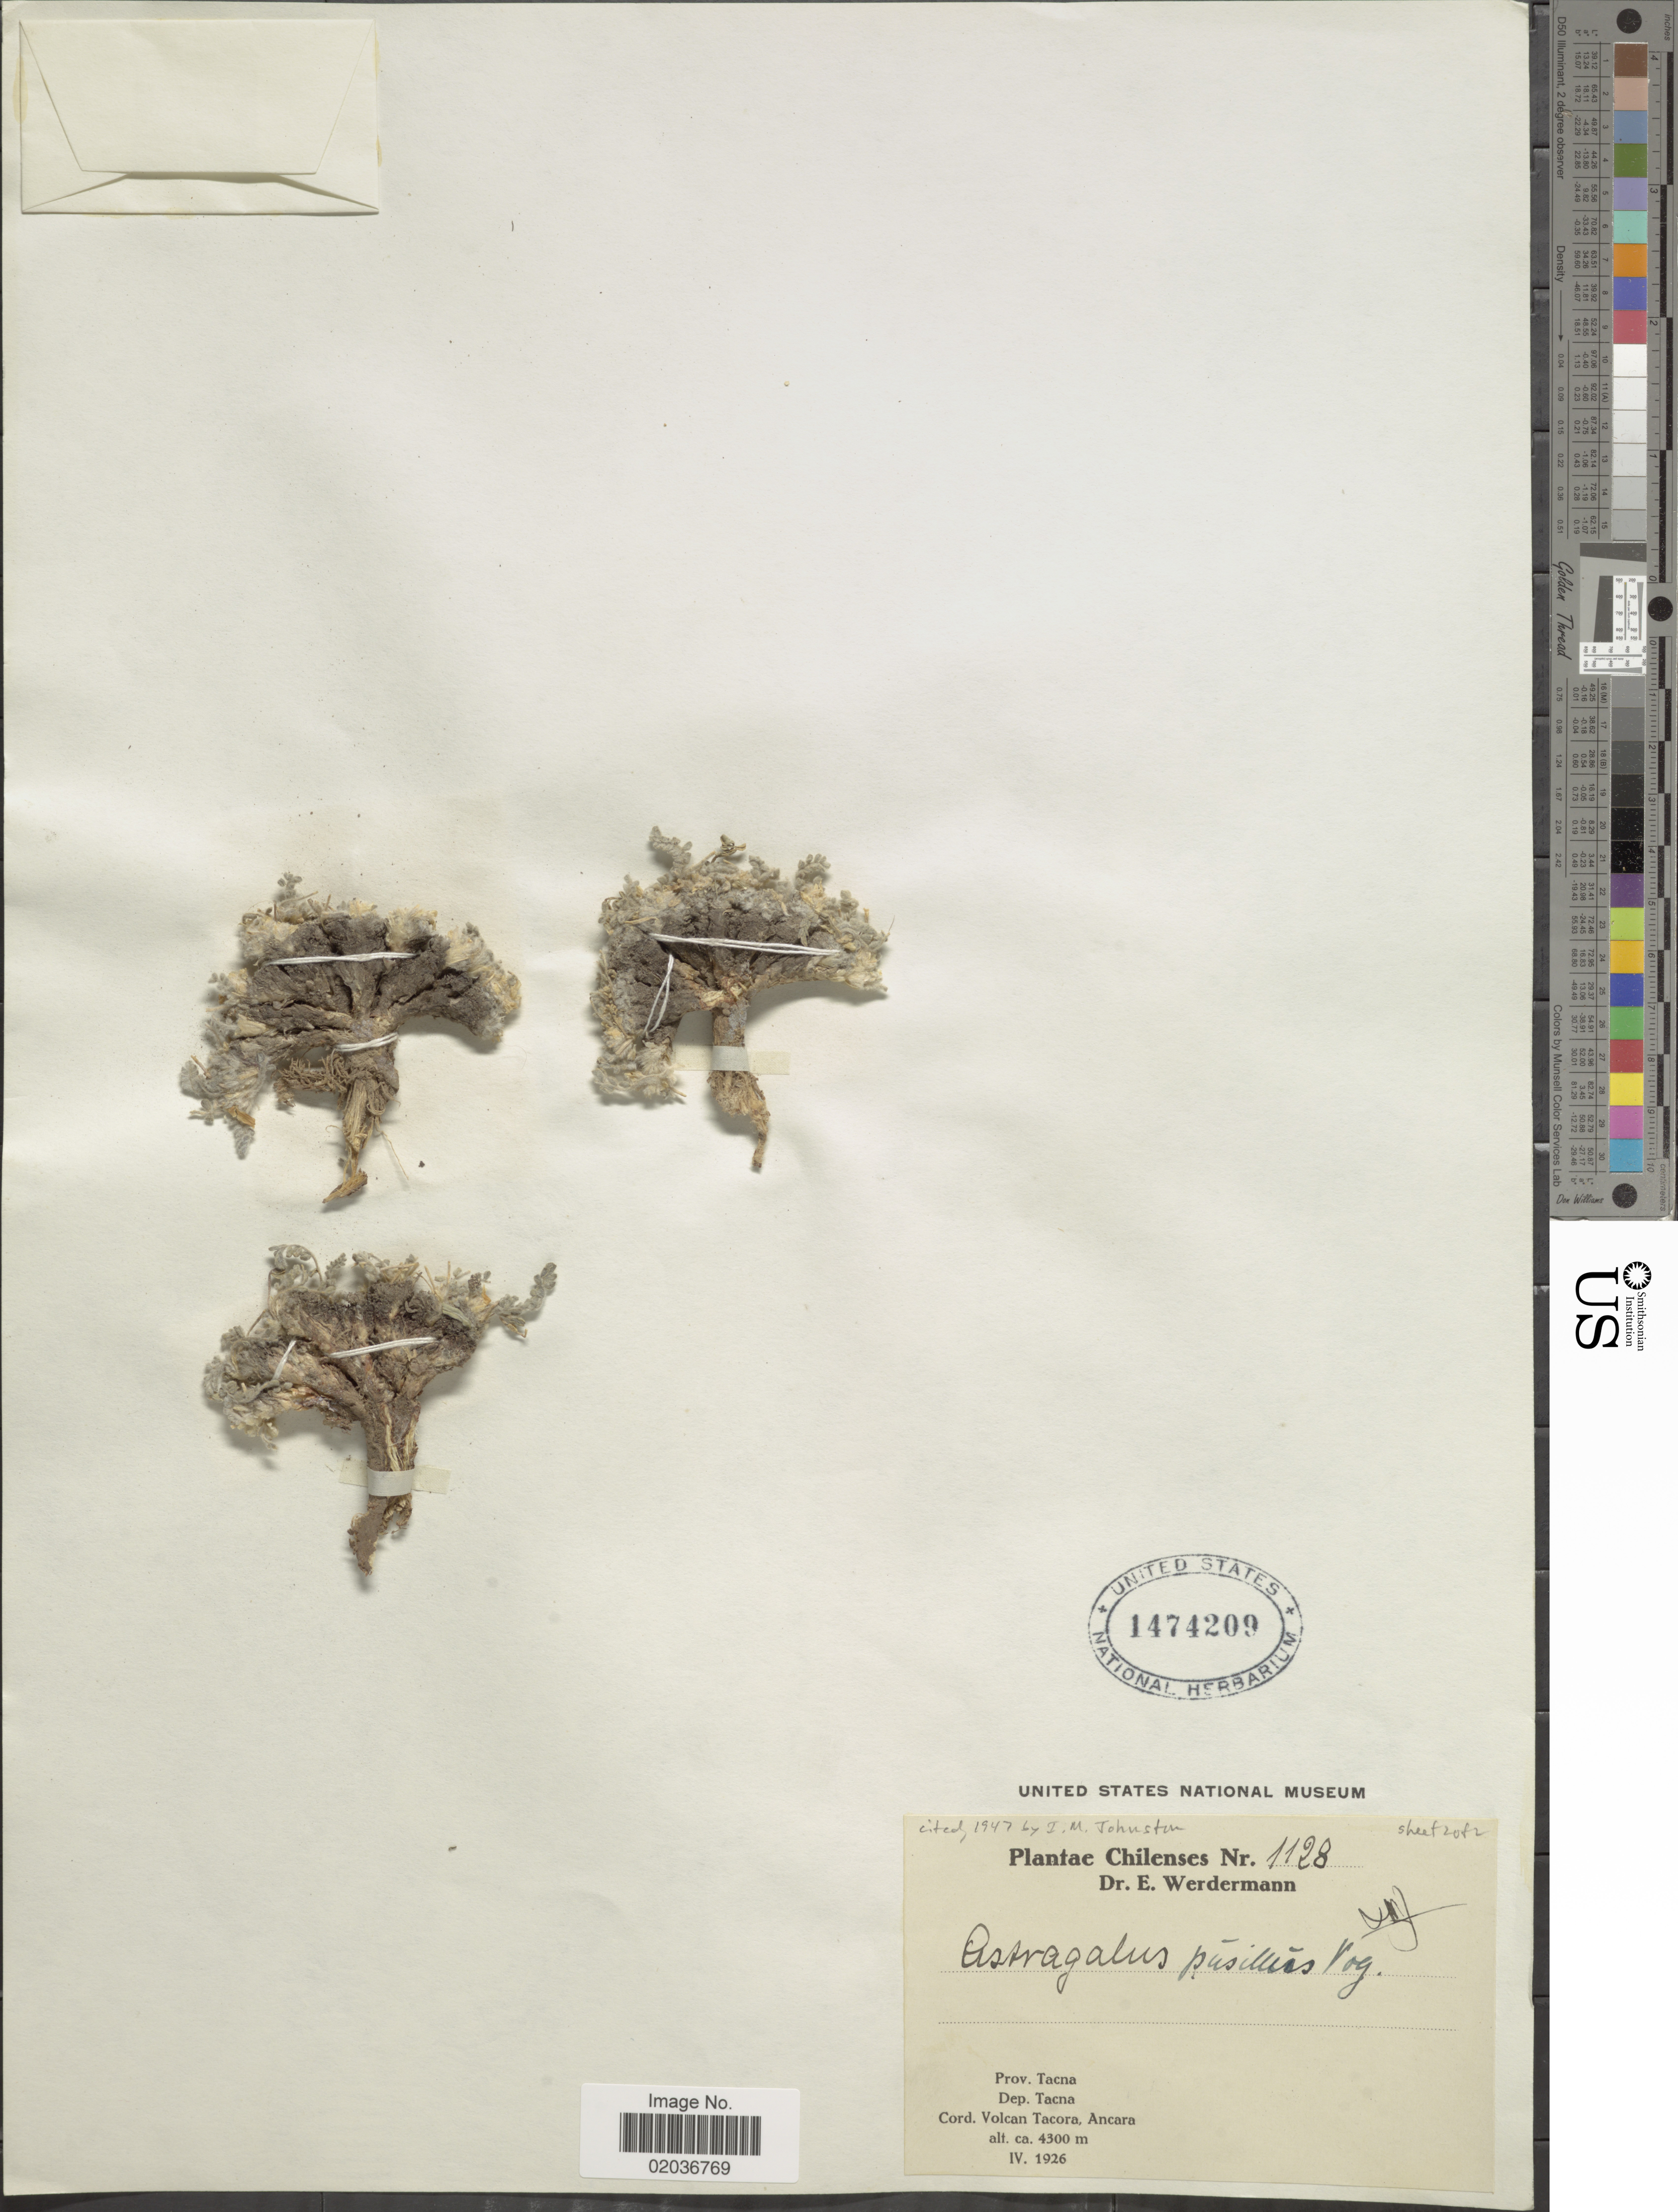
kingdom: Plantae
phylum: Tracheophyta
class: Magnoliopsida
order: Fabales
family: Fabaceae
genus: Astragalus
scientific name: Astragalus pusillus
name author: Vogel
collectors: E. Werdermann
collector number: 1128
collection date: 1926-04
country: Peru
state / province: Tacna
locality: Dep. Tacna, Cord. Volcan Tacora, Ancara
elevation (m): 4300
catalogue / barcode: US 1474209